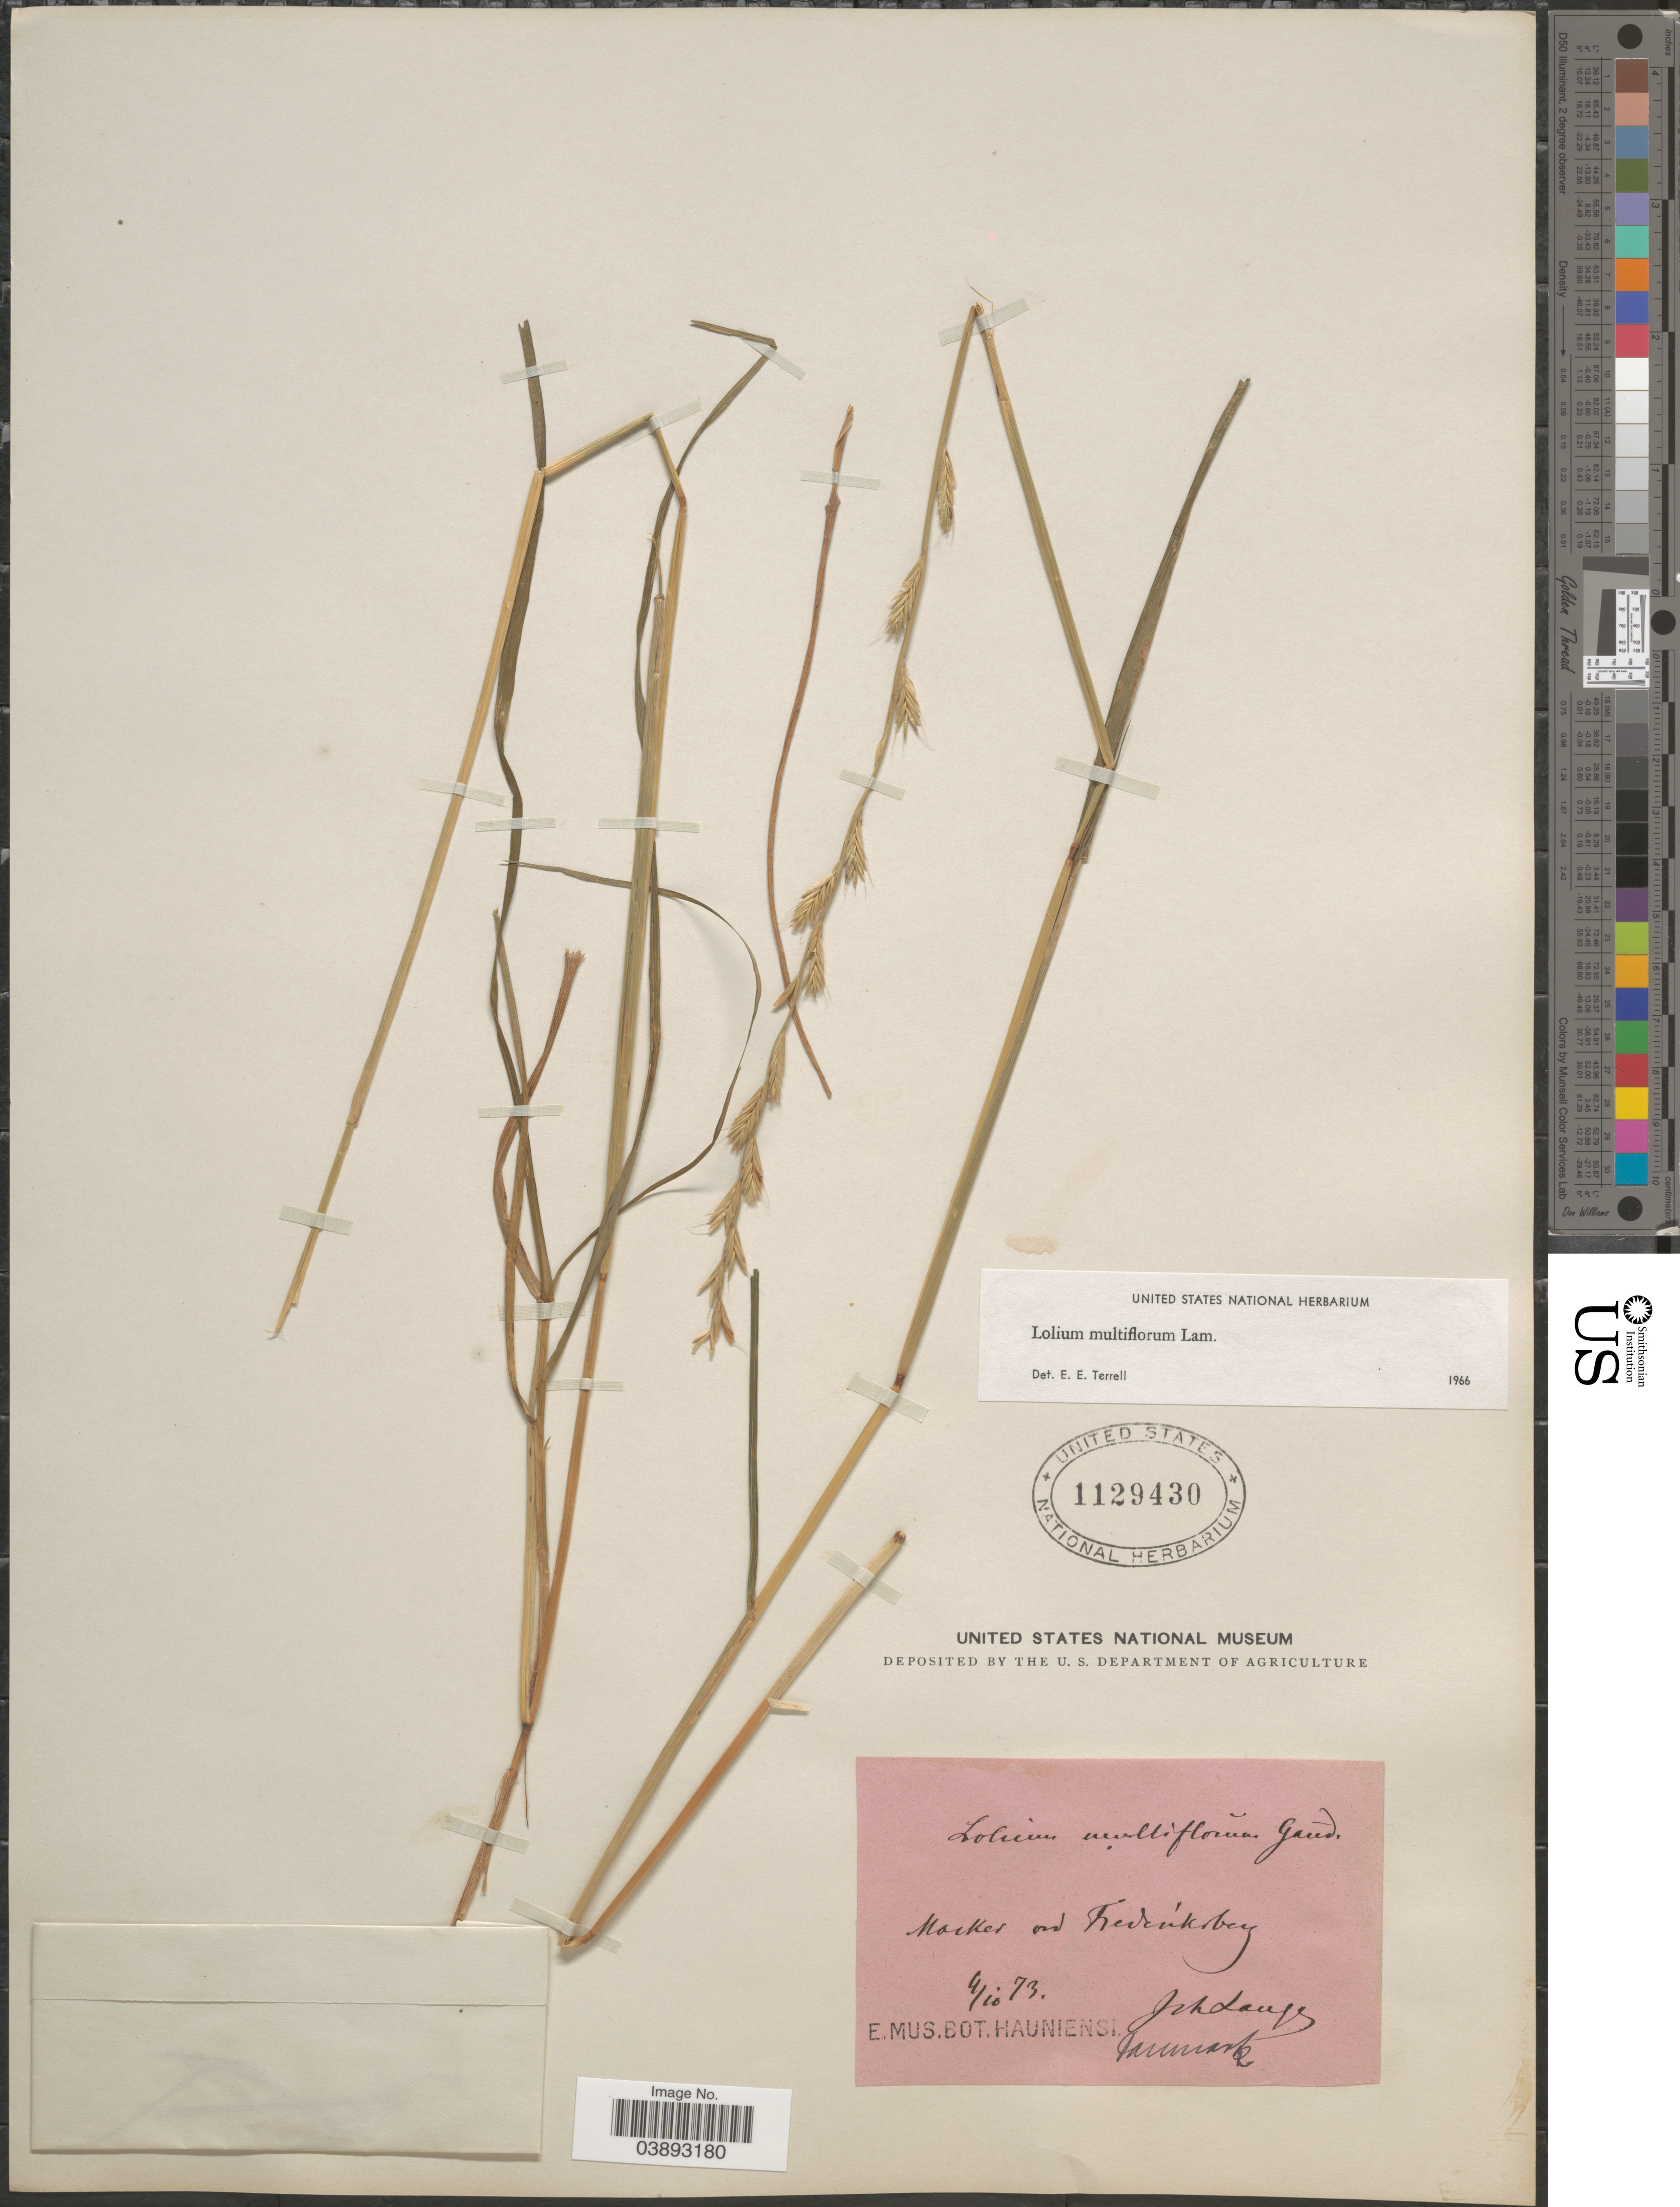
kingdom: Plantae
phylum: Tracheophyta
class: Liliopsida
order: Poales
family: Poaceae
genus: Lolium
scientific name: Lolium multiflorum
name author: Lam.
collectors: J. Lange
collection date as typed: Transcribed d/m/y: 4/10/73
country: Denmark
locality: Mocker an Frederiksberg.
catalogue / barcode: US 1129430